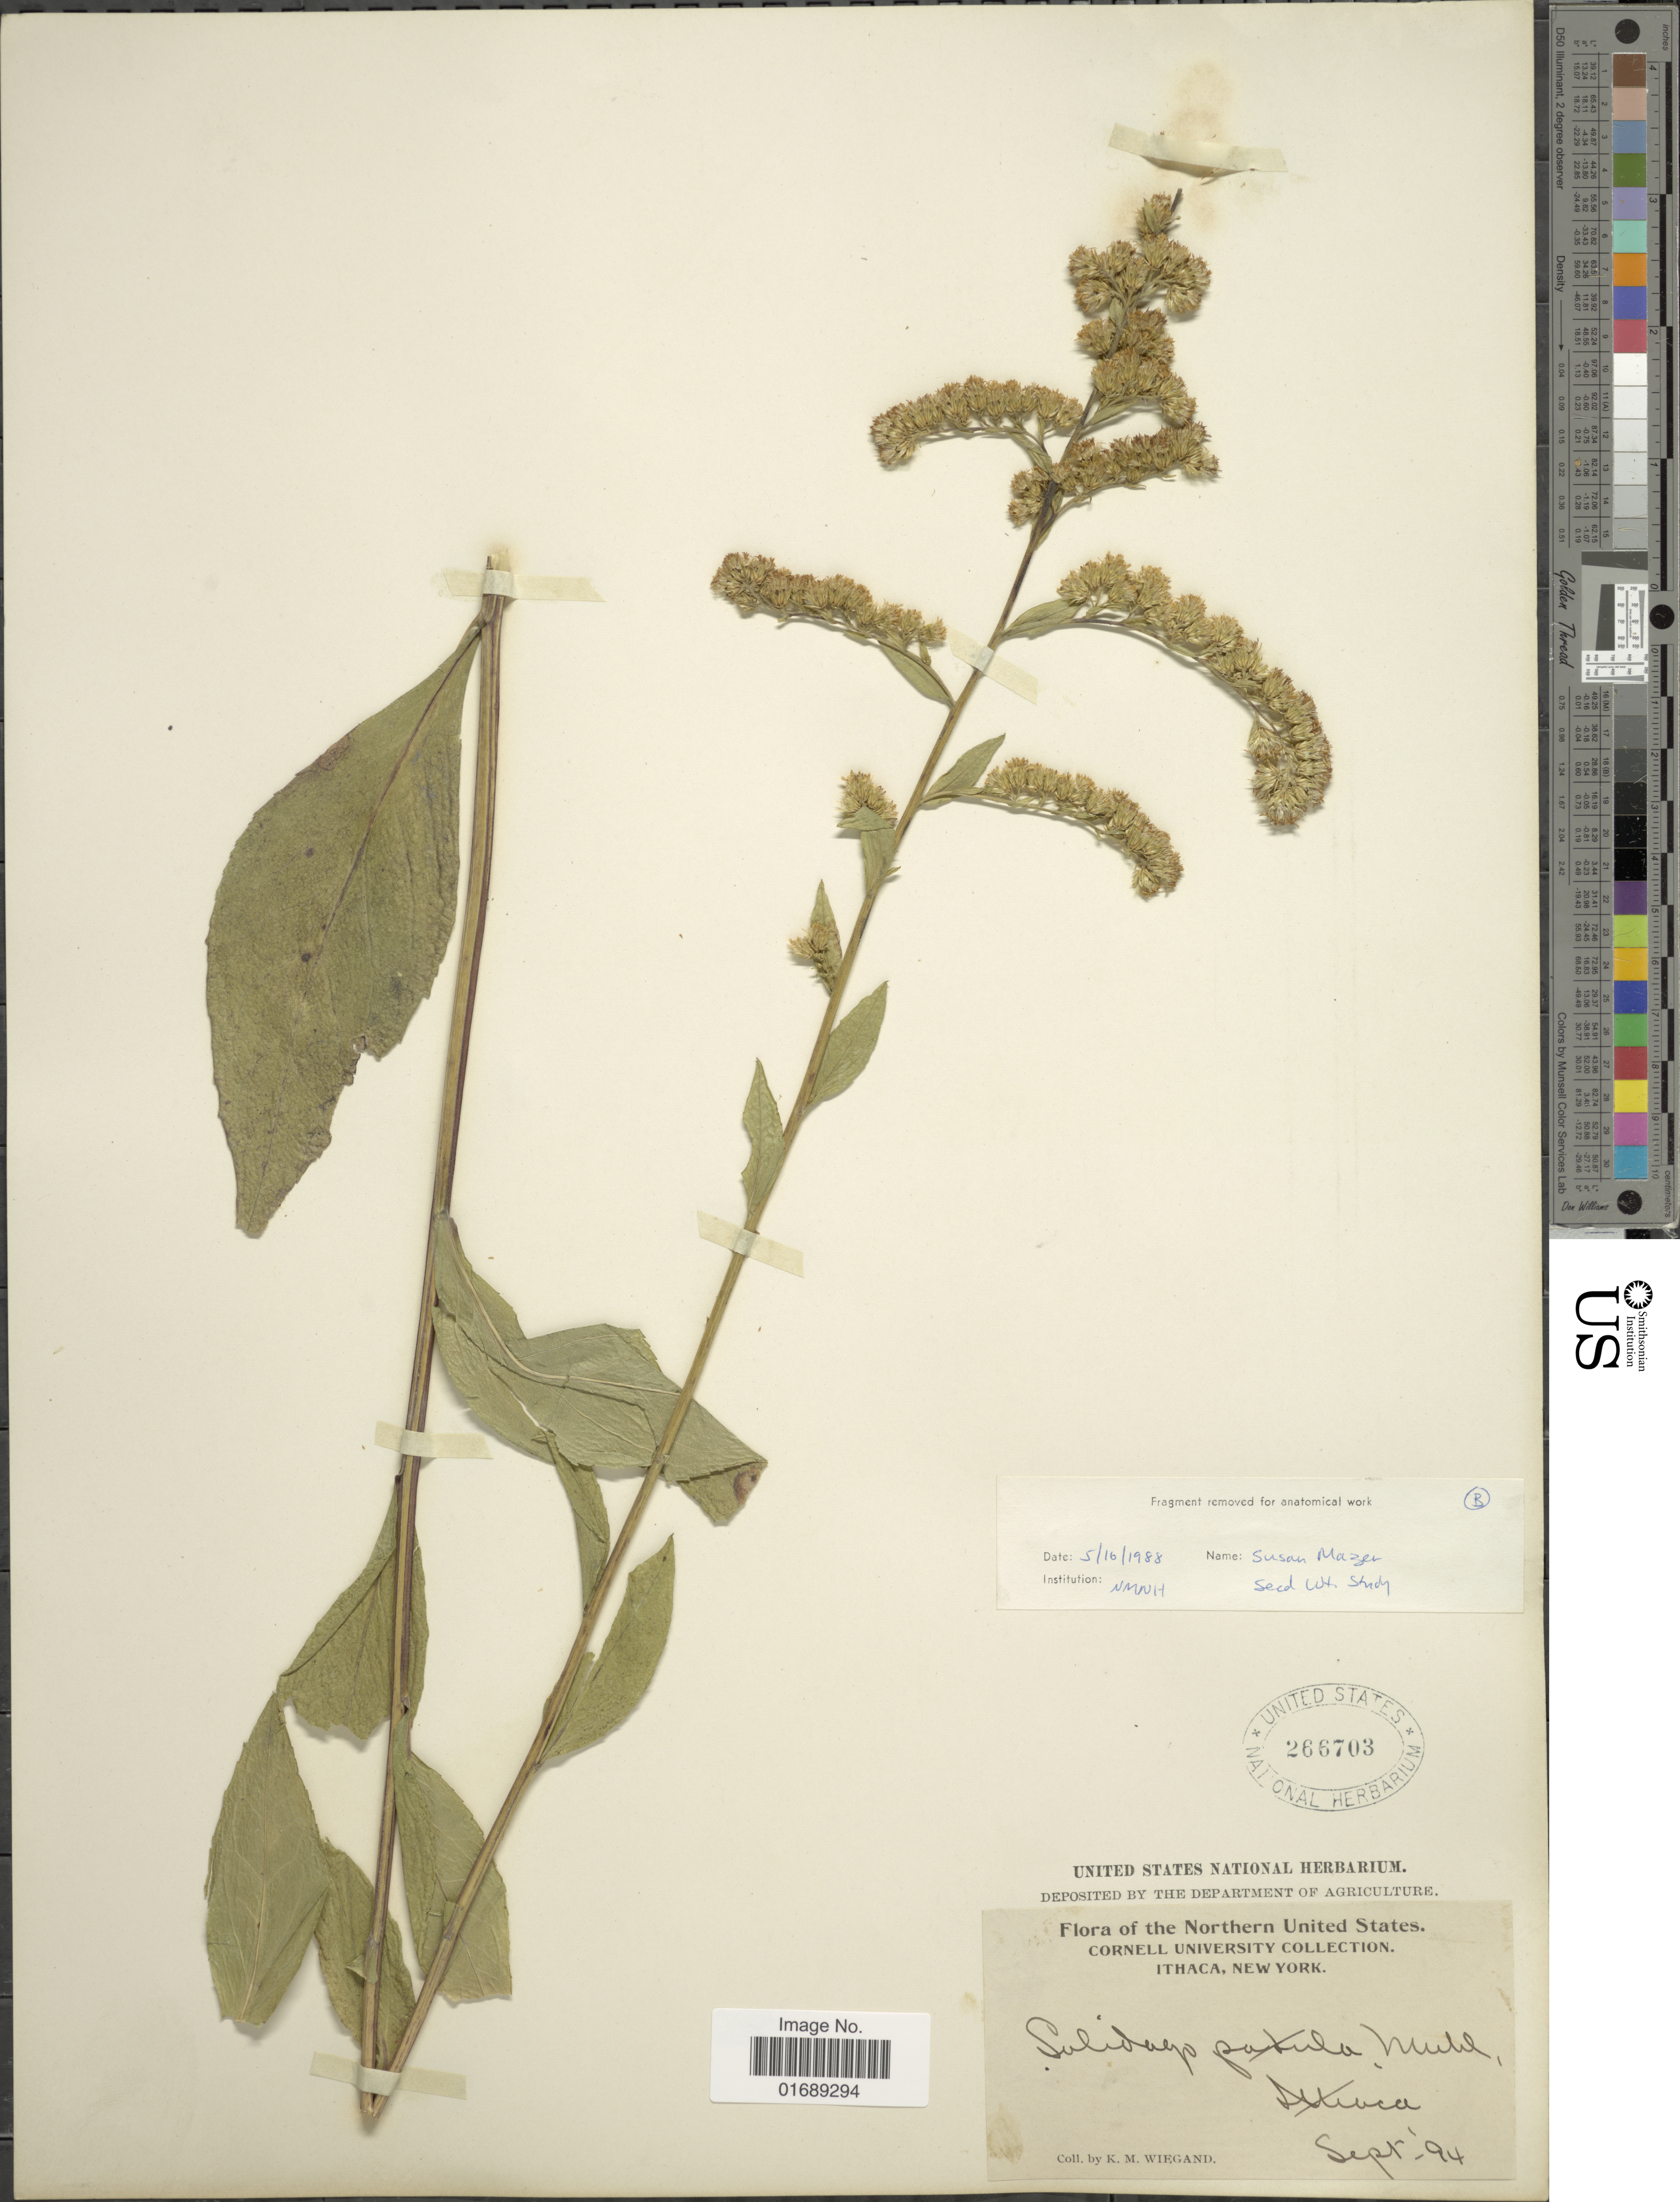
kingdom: Plantae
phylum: Tracheophyta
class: Magnoliopsida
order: Asterales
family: Asteraceae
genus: Solidago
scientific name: Solidago patula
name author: Muhl. ex Willd.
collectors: K. M. Wiegand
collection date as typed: Transcribed d/m/y: /9/94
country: United States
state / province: New York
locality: Northern United States, Ithaca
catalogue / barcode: US 266703